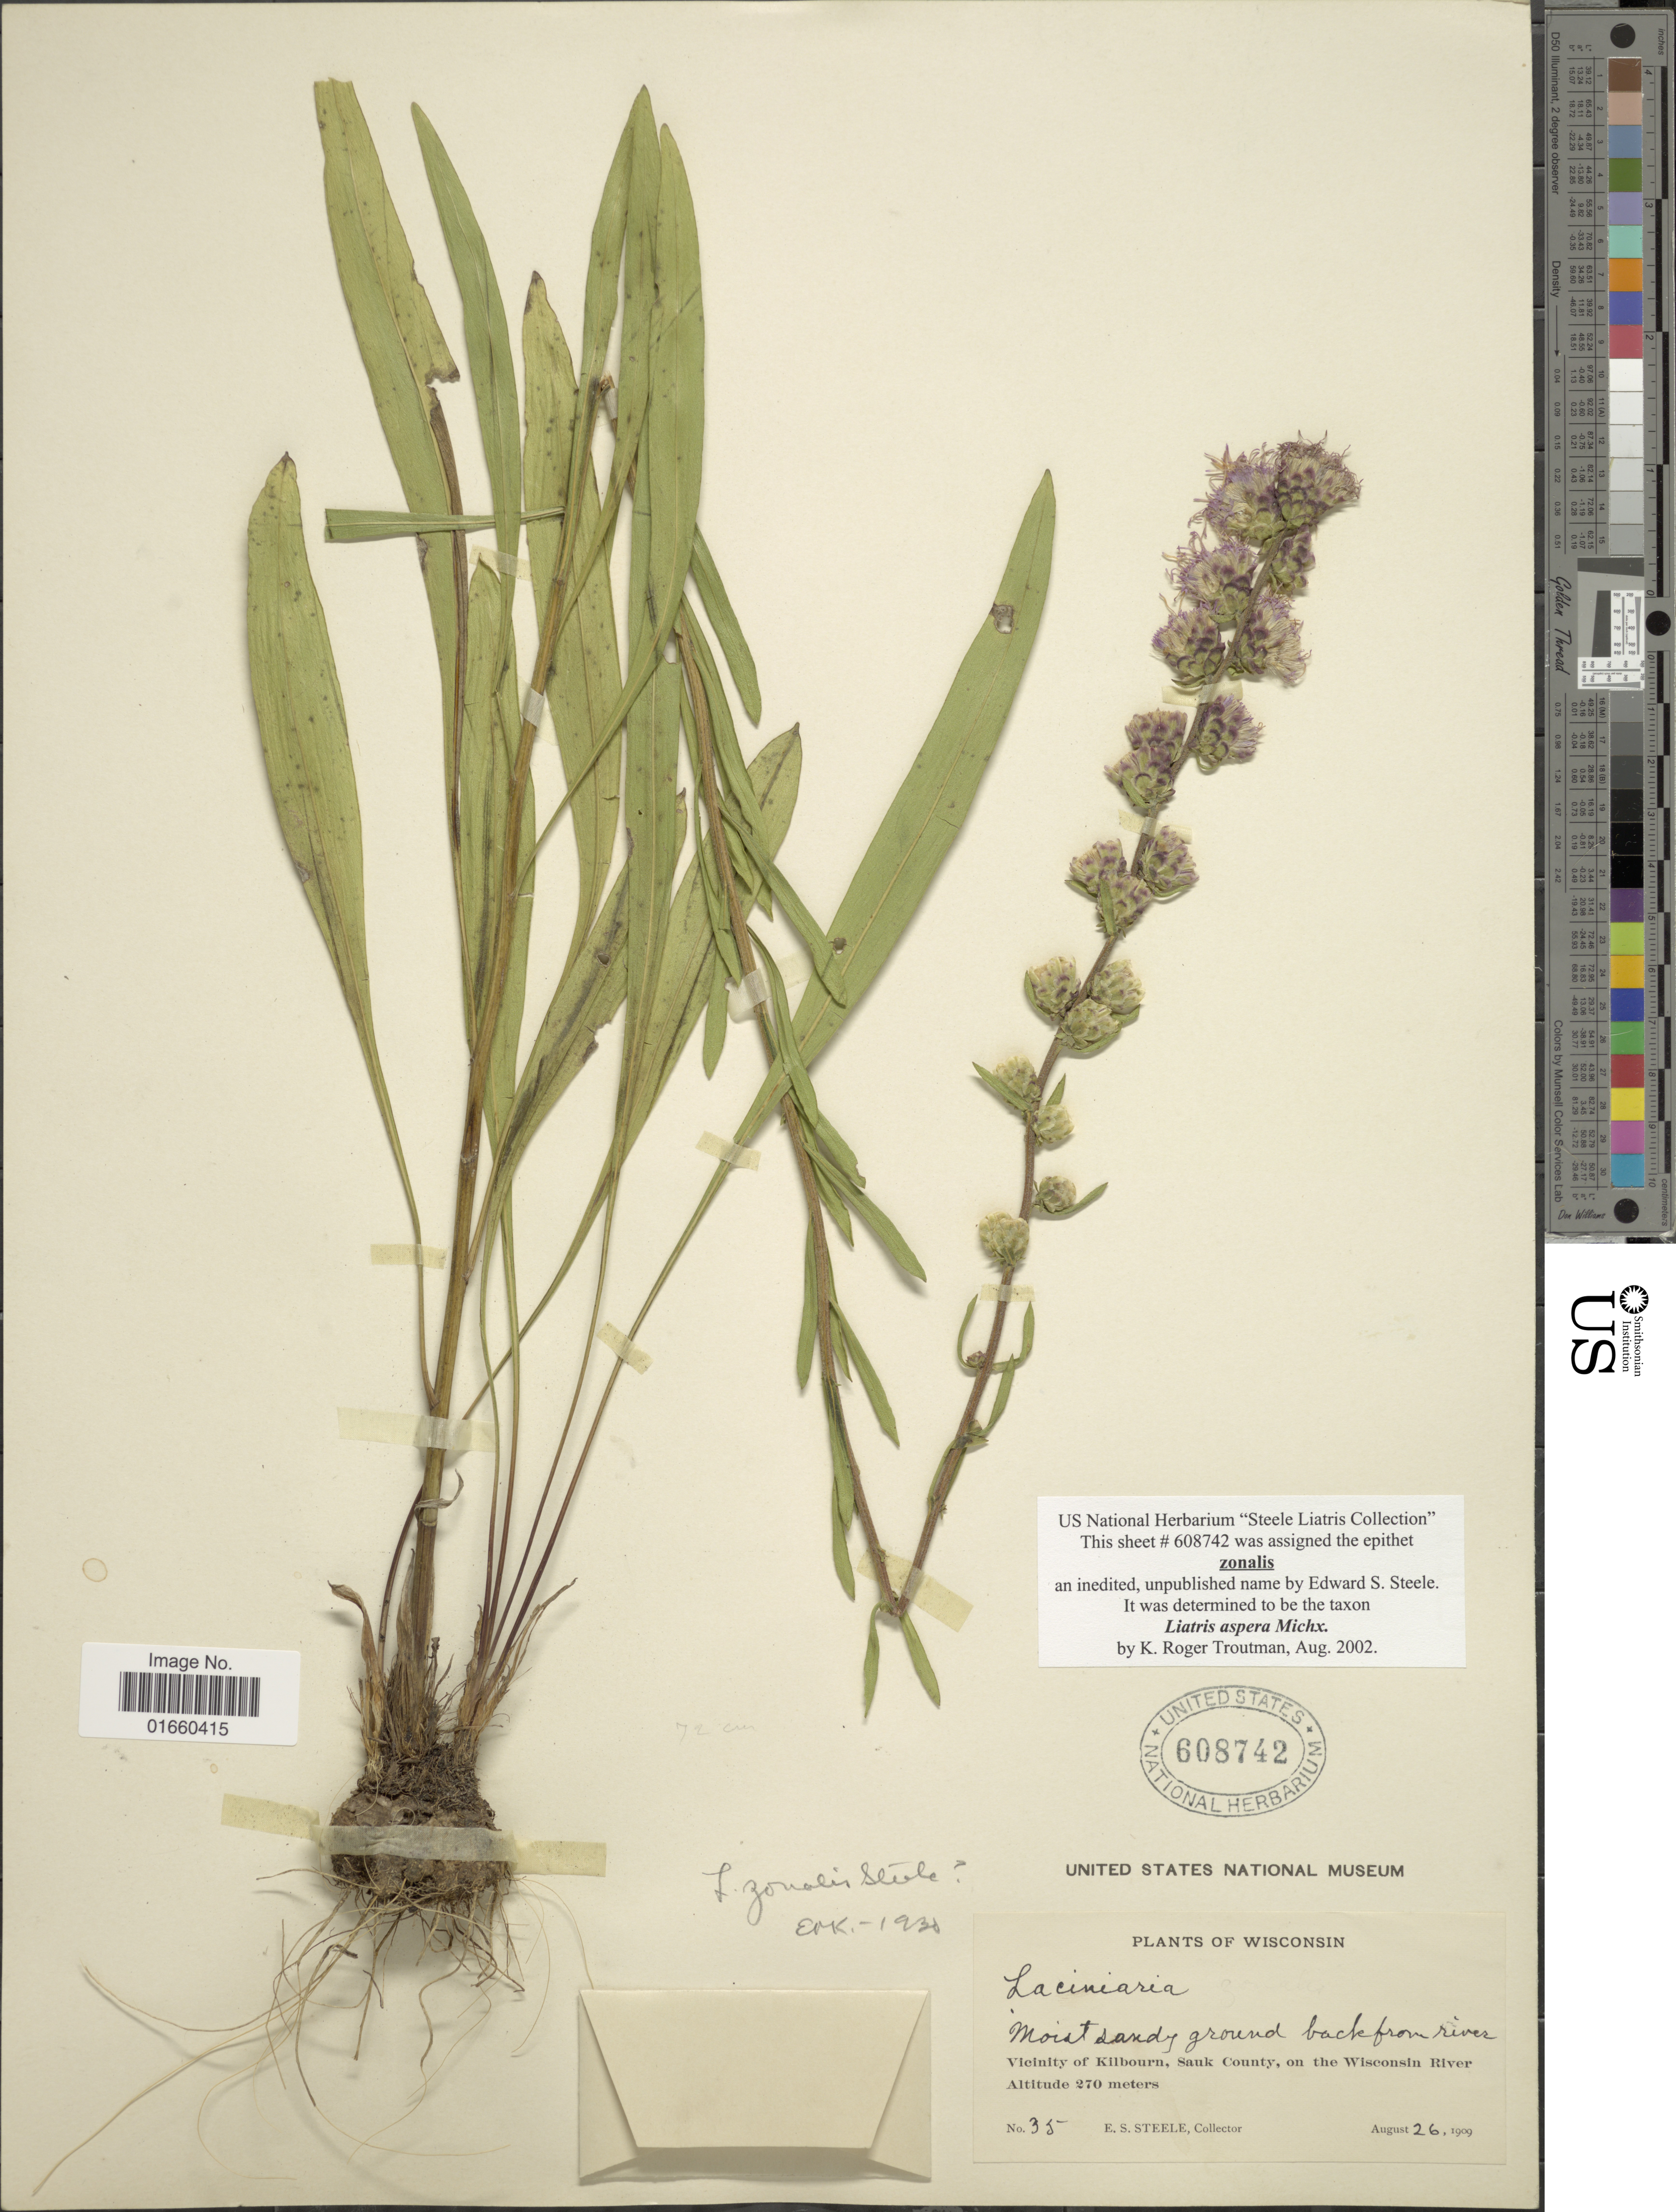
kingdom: Plantae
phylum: Tracheophyta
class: Magnoliopsida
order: Asterales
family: Asteraceae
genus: Liatris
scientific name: Liatris aspera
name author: Michx.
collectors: E. Steele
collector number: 35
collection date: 1909-08-26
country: United States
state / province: Wisconsin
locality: Moist sandy ground back from river, Vicinity of Kilbourn, Sauk County, on the Wisconsin River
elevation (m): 270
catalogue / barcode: US 608742